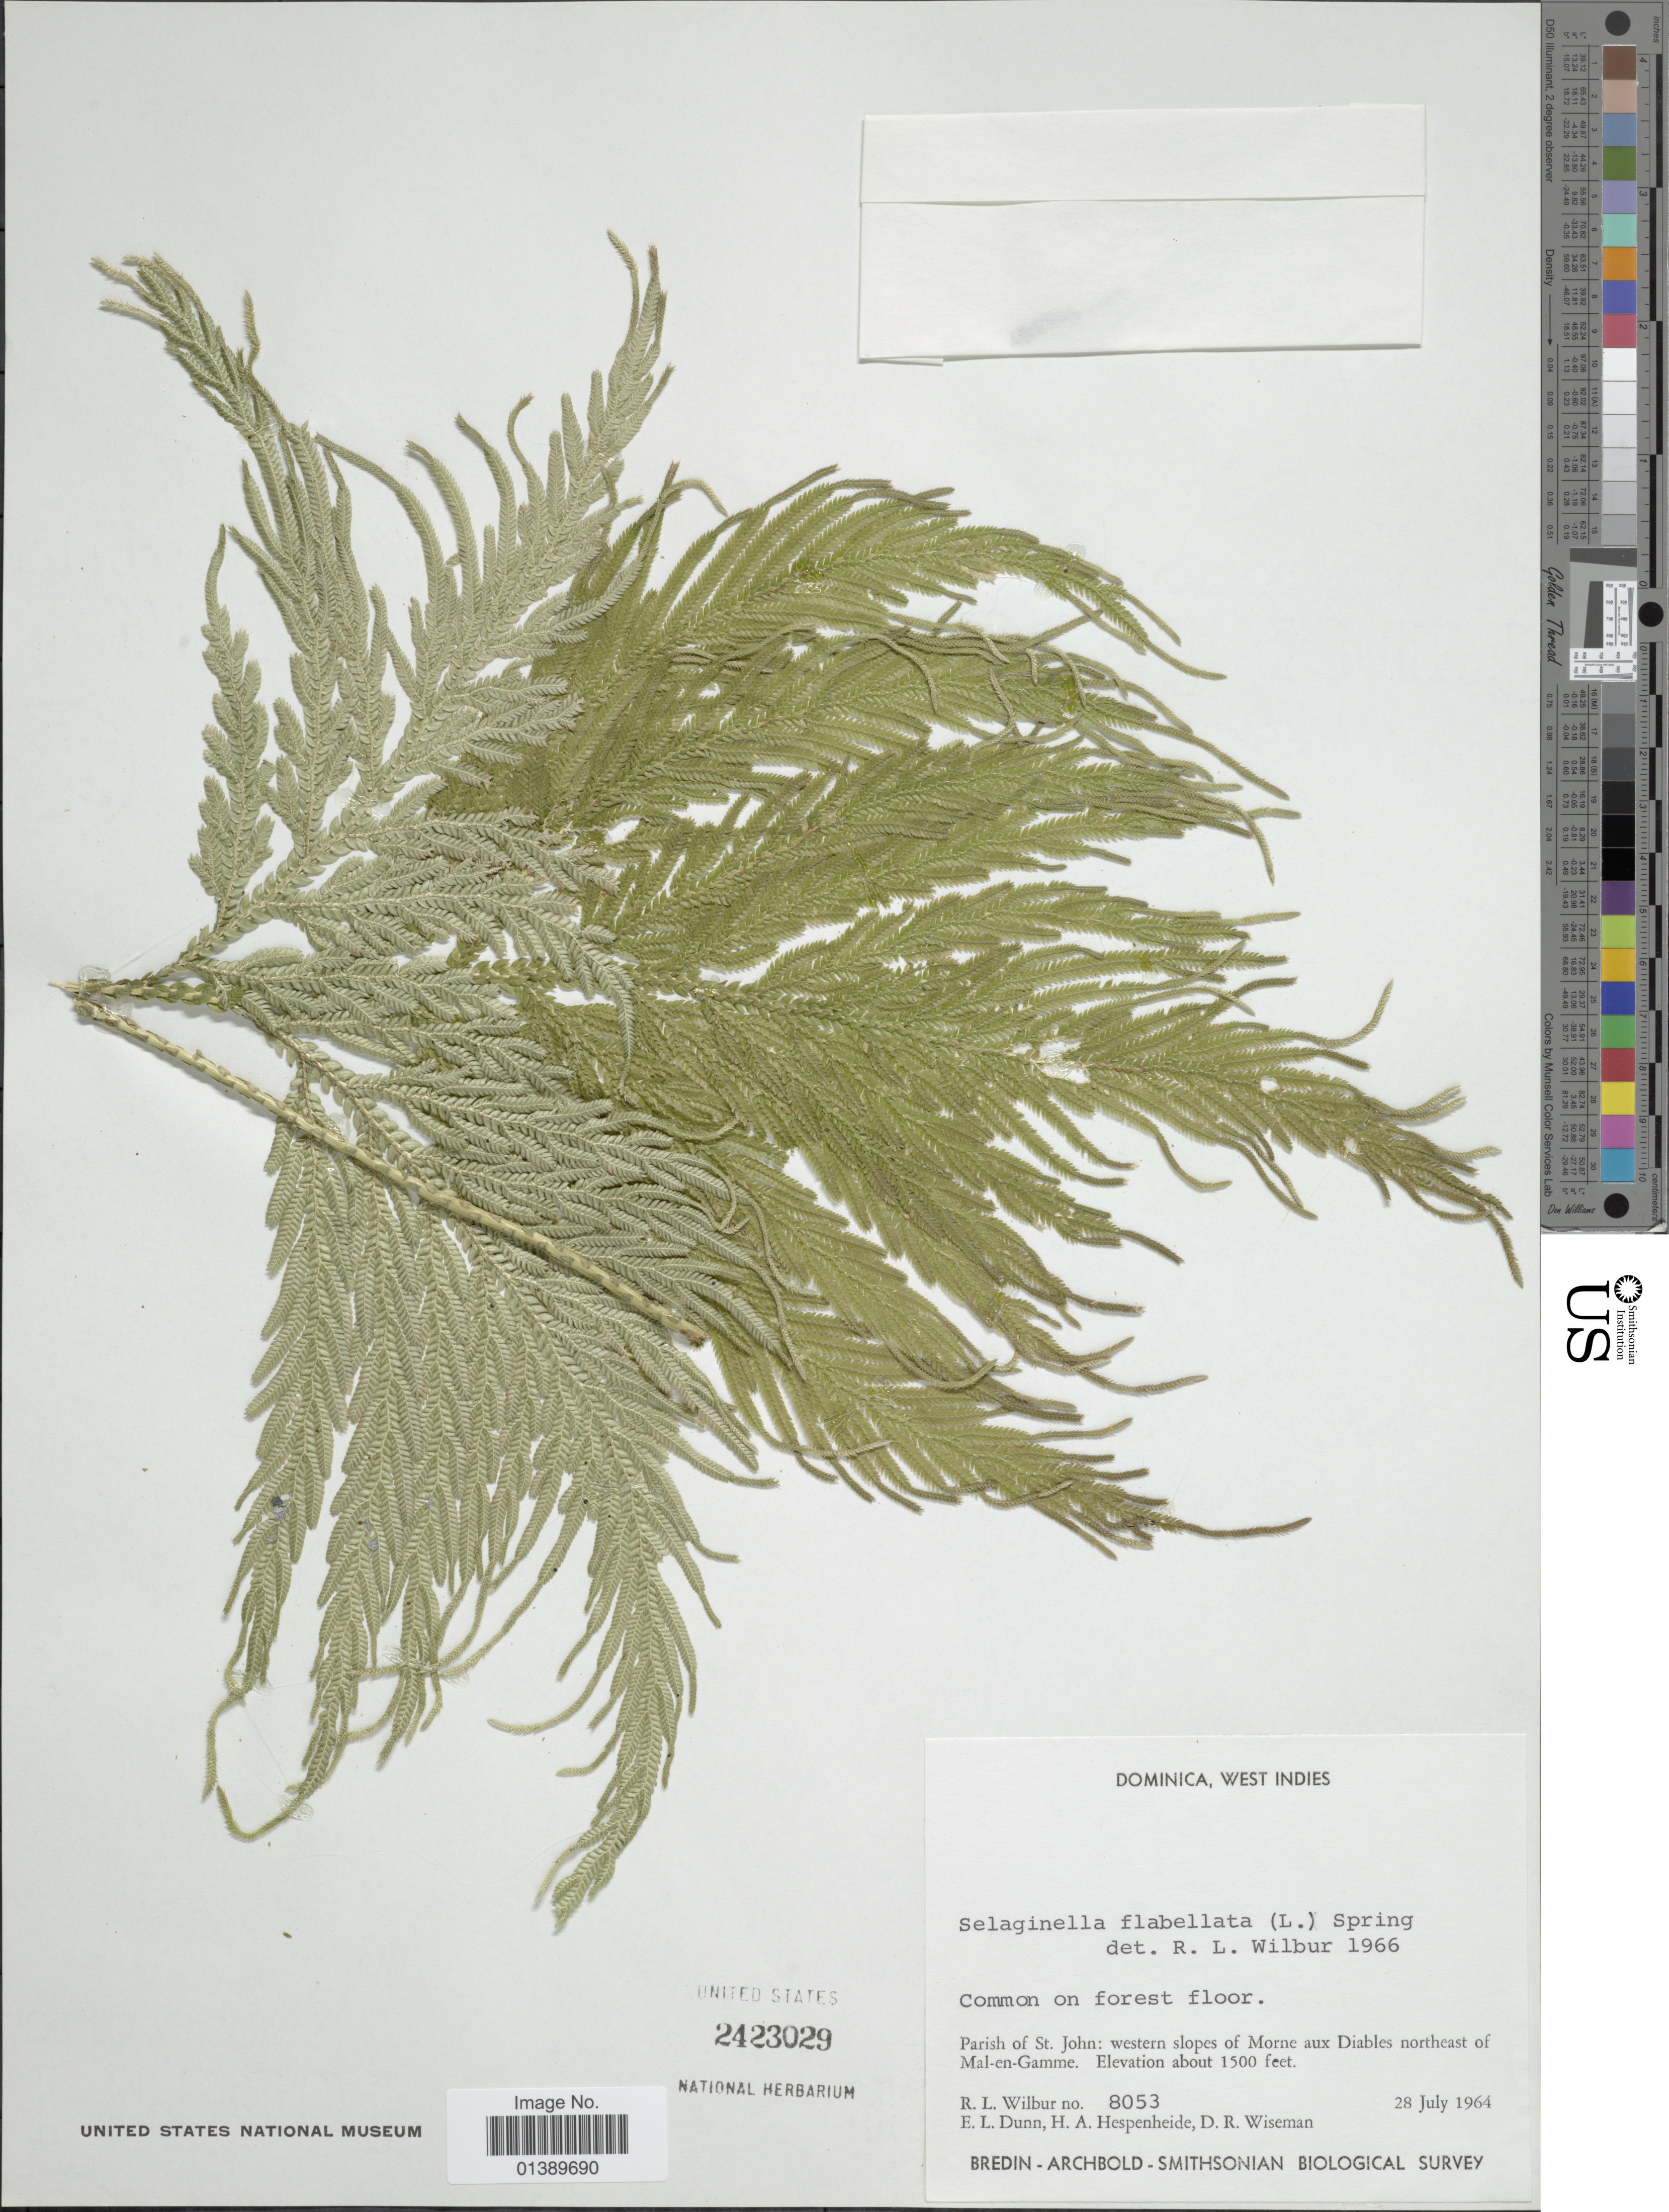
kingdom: Plantae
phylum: Tracheophyta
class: Lycopodiopsida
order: Selaginellales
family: Selaginellaceae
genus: Selaginella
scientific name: Selaginella flabellata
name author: L.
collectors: R. L. Wilbur, E. Dunn, H. A. Hespenheide & D. R. Wiseman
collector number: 8053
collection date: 1964-07-28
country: Dominica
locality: West Indies, Parish of St John: western slopes of Morne aux Diables northeast of Mal-en-Gamme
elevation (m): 457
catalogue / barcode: US 2423029